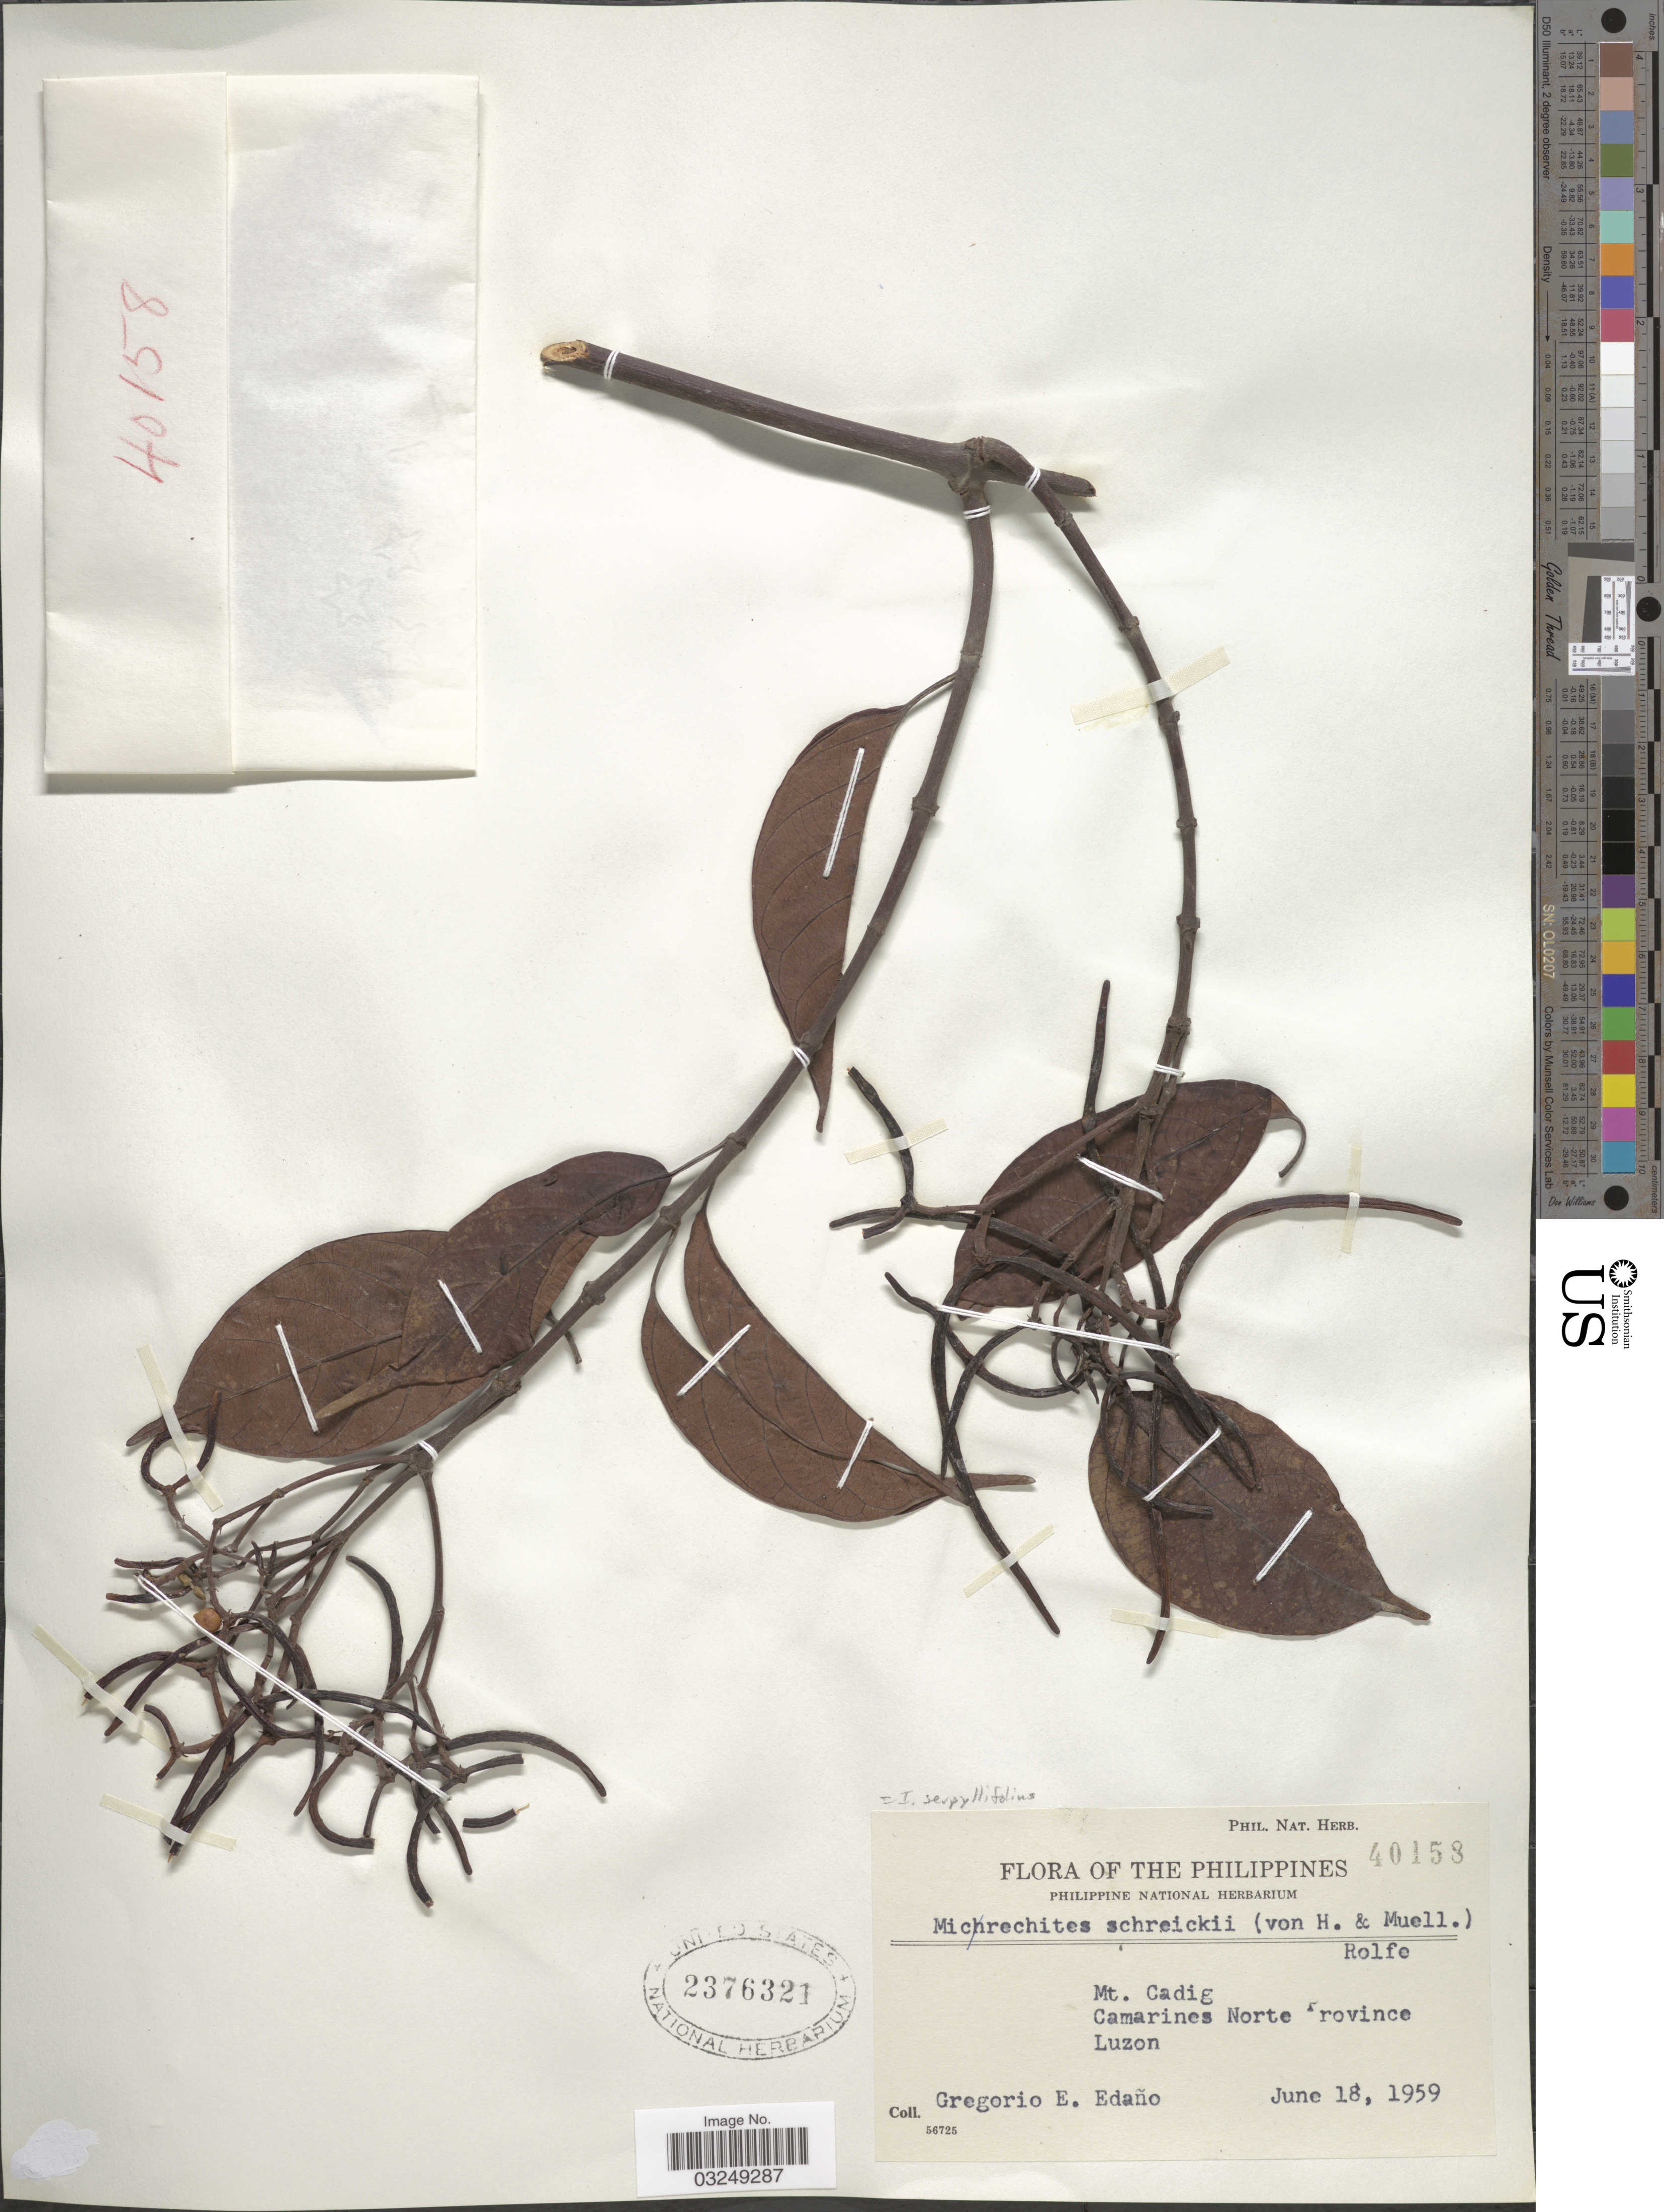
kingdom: Plantae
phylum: Tracheophyta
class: Magnoliopsida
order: Gentianales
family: Apocynaceae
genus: Ichnocarpus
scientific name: Ichnocarpus serpyllifolius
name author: (Blume) P.I. Forst.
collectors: G. E. Edaño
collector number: Phil. Nat. Herb. 40158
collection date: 1959-06-18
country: Philippines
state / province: Bicol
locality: Mt. Cadig. Camarines Norte Province. Luzon.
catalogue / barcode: US 2376321